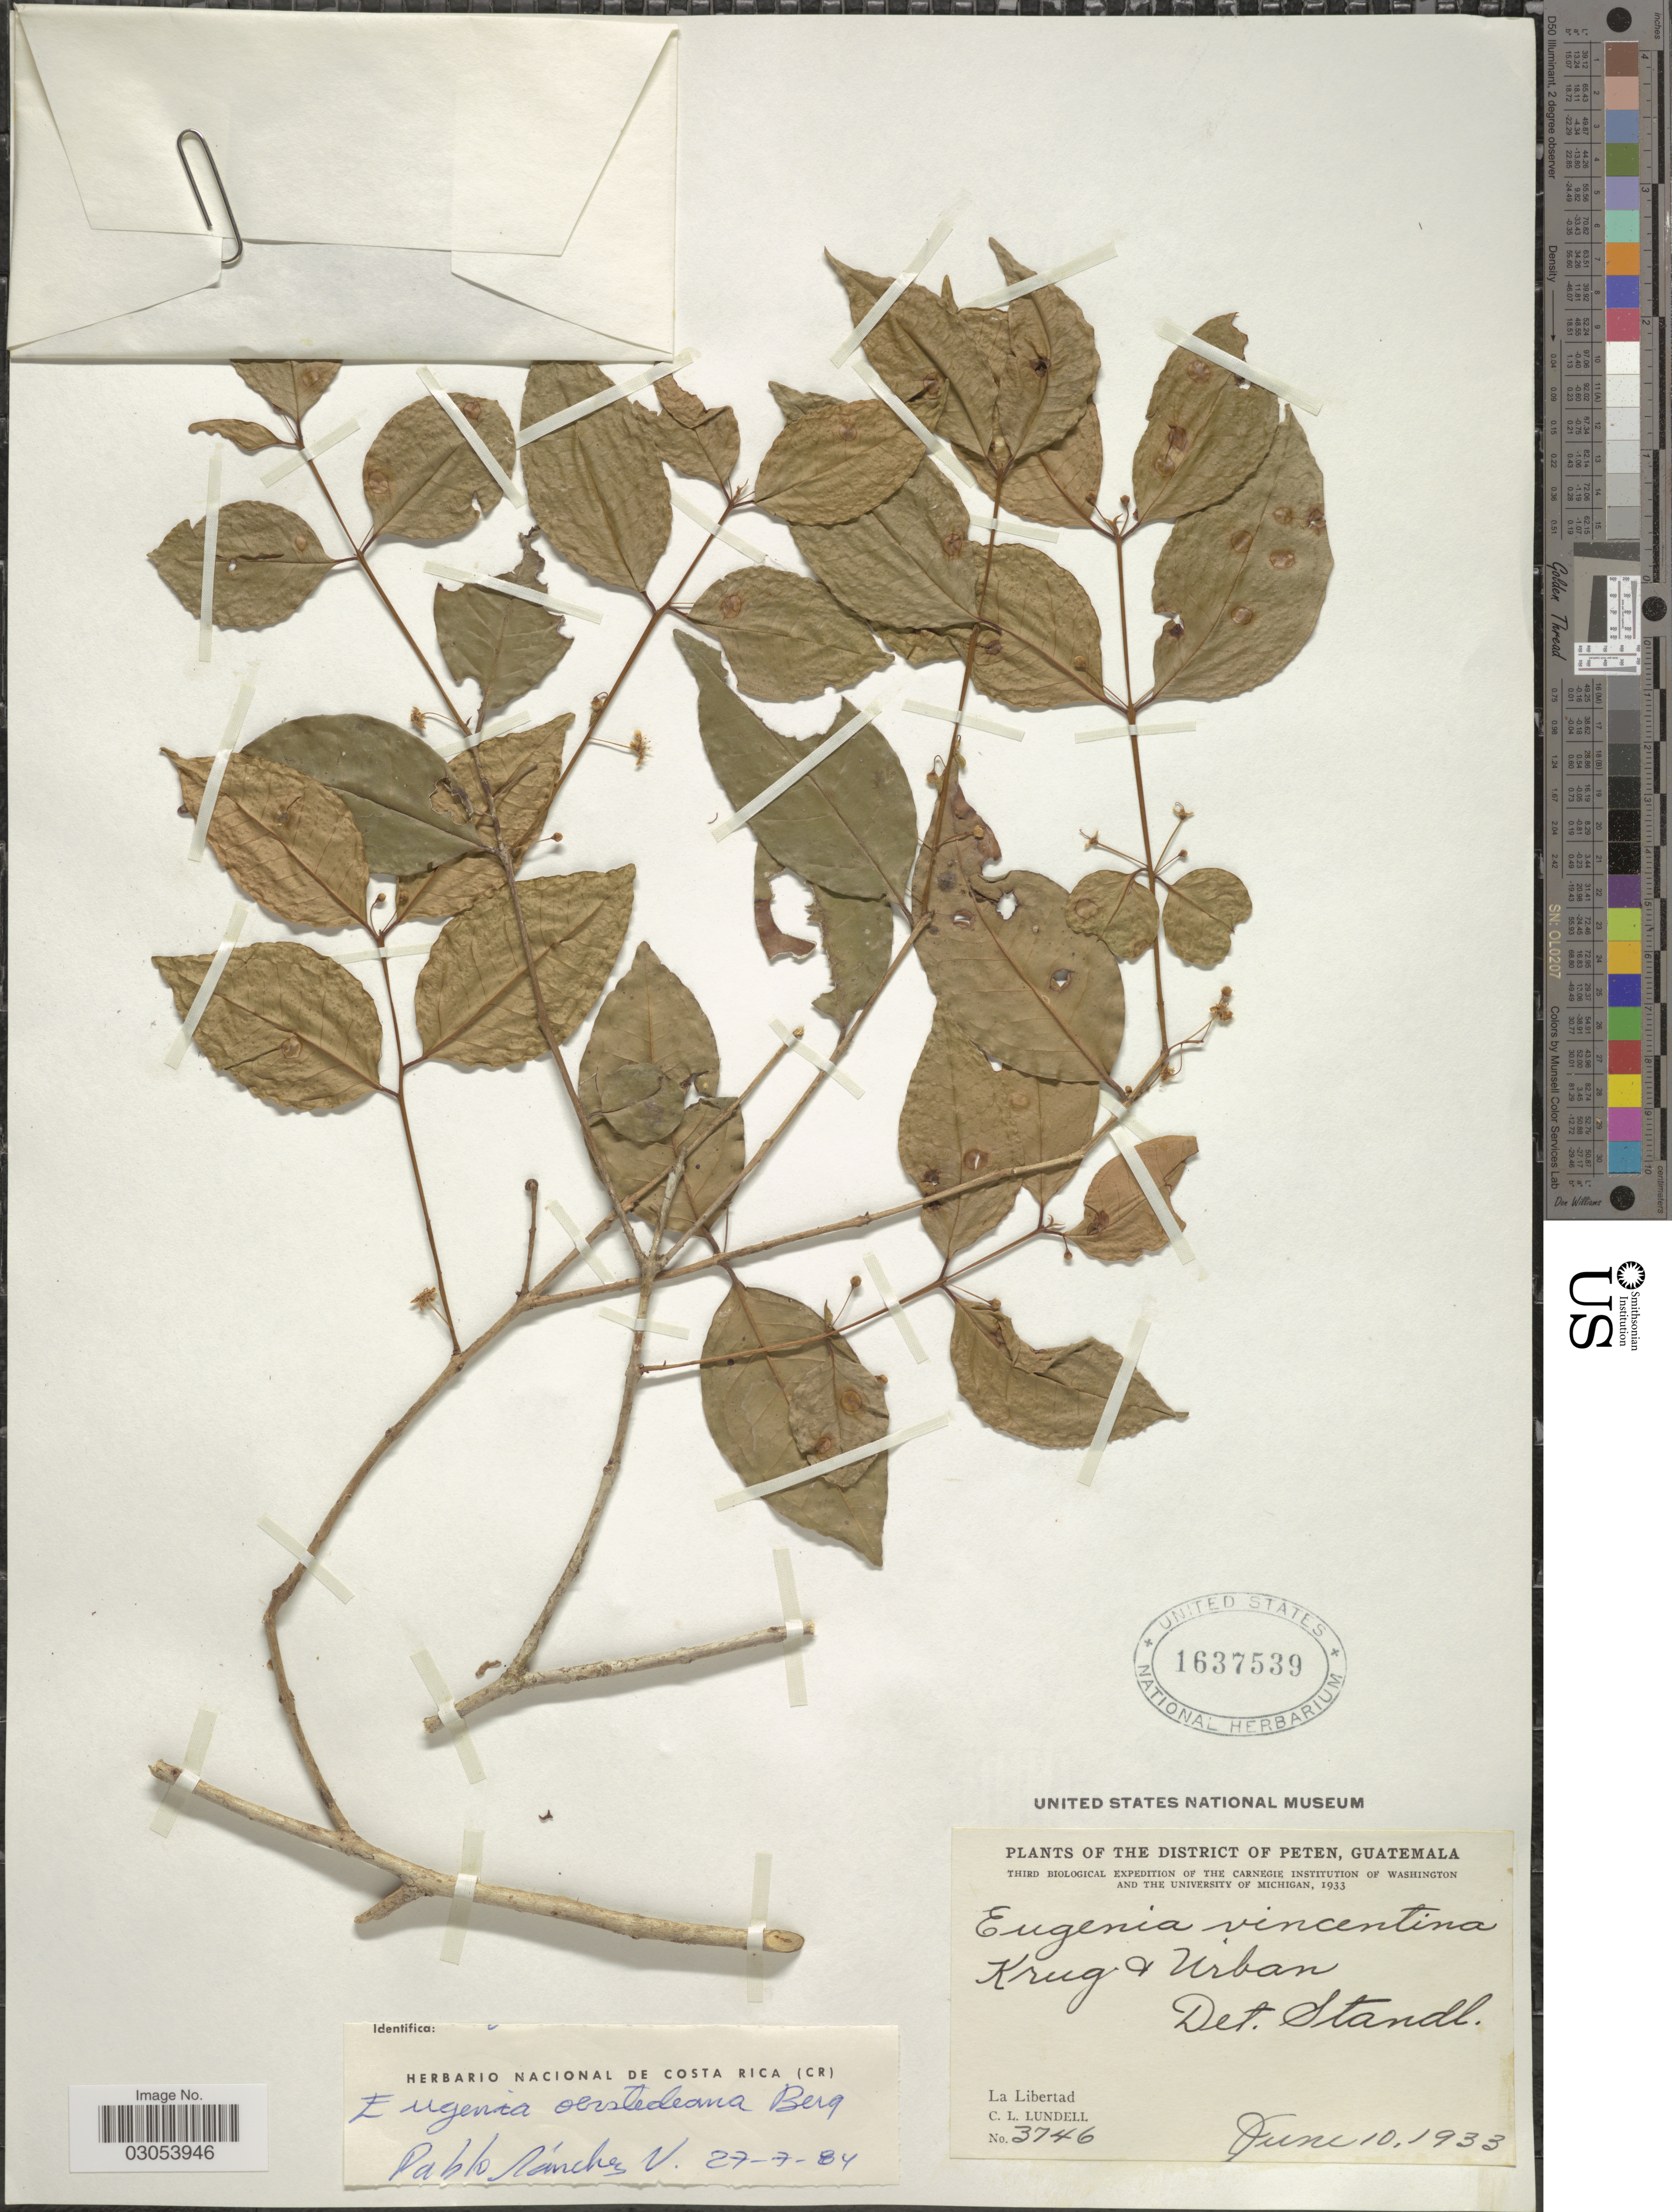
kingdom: Plantae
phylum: Tracheophyta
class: Magnoliopsida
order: Myrtales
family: Myrtaceae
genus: Eugenia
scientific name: Eugenia oerstediana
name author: O. Berg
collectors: C. L. Lundell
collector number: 3746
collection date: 1933-06-10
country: Guatemala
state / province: El Petén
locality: The District of Peten, La Libertad.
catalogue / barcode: US 1637539